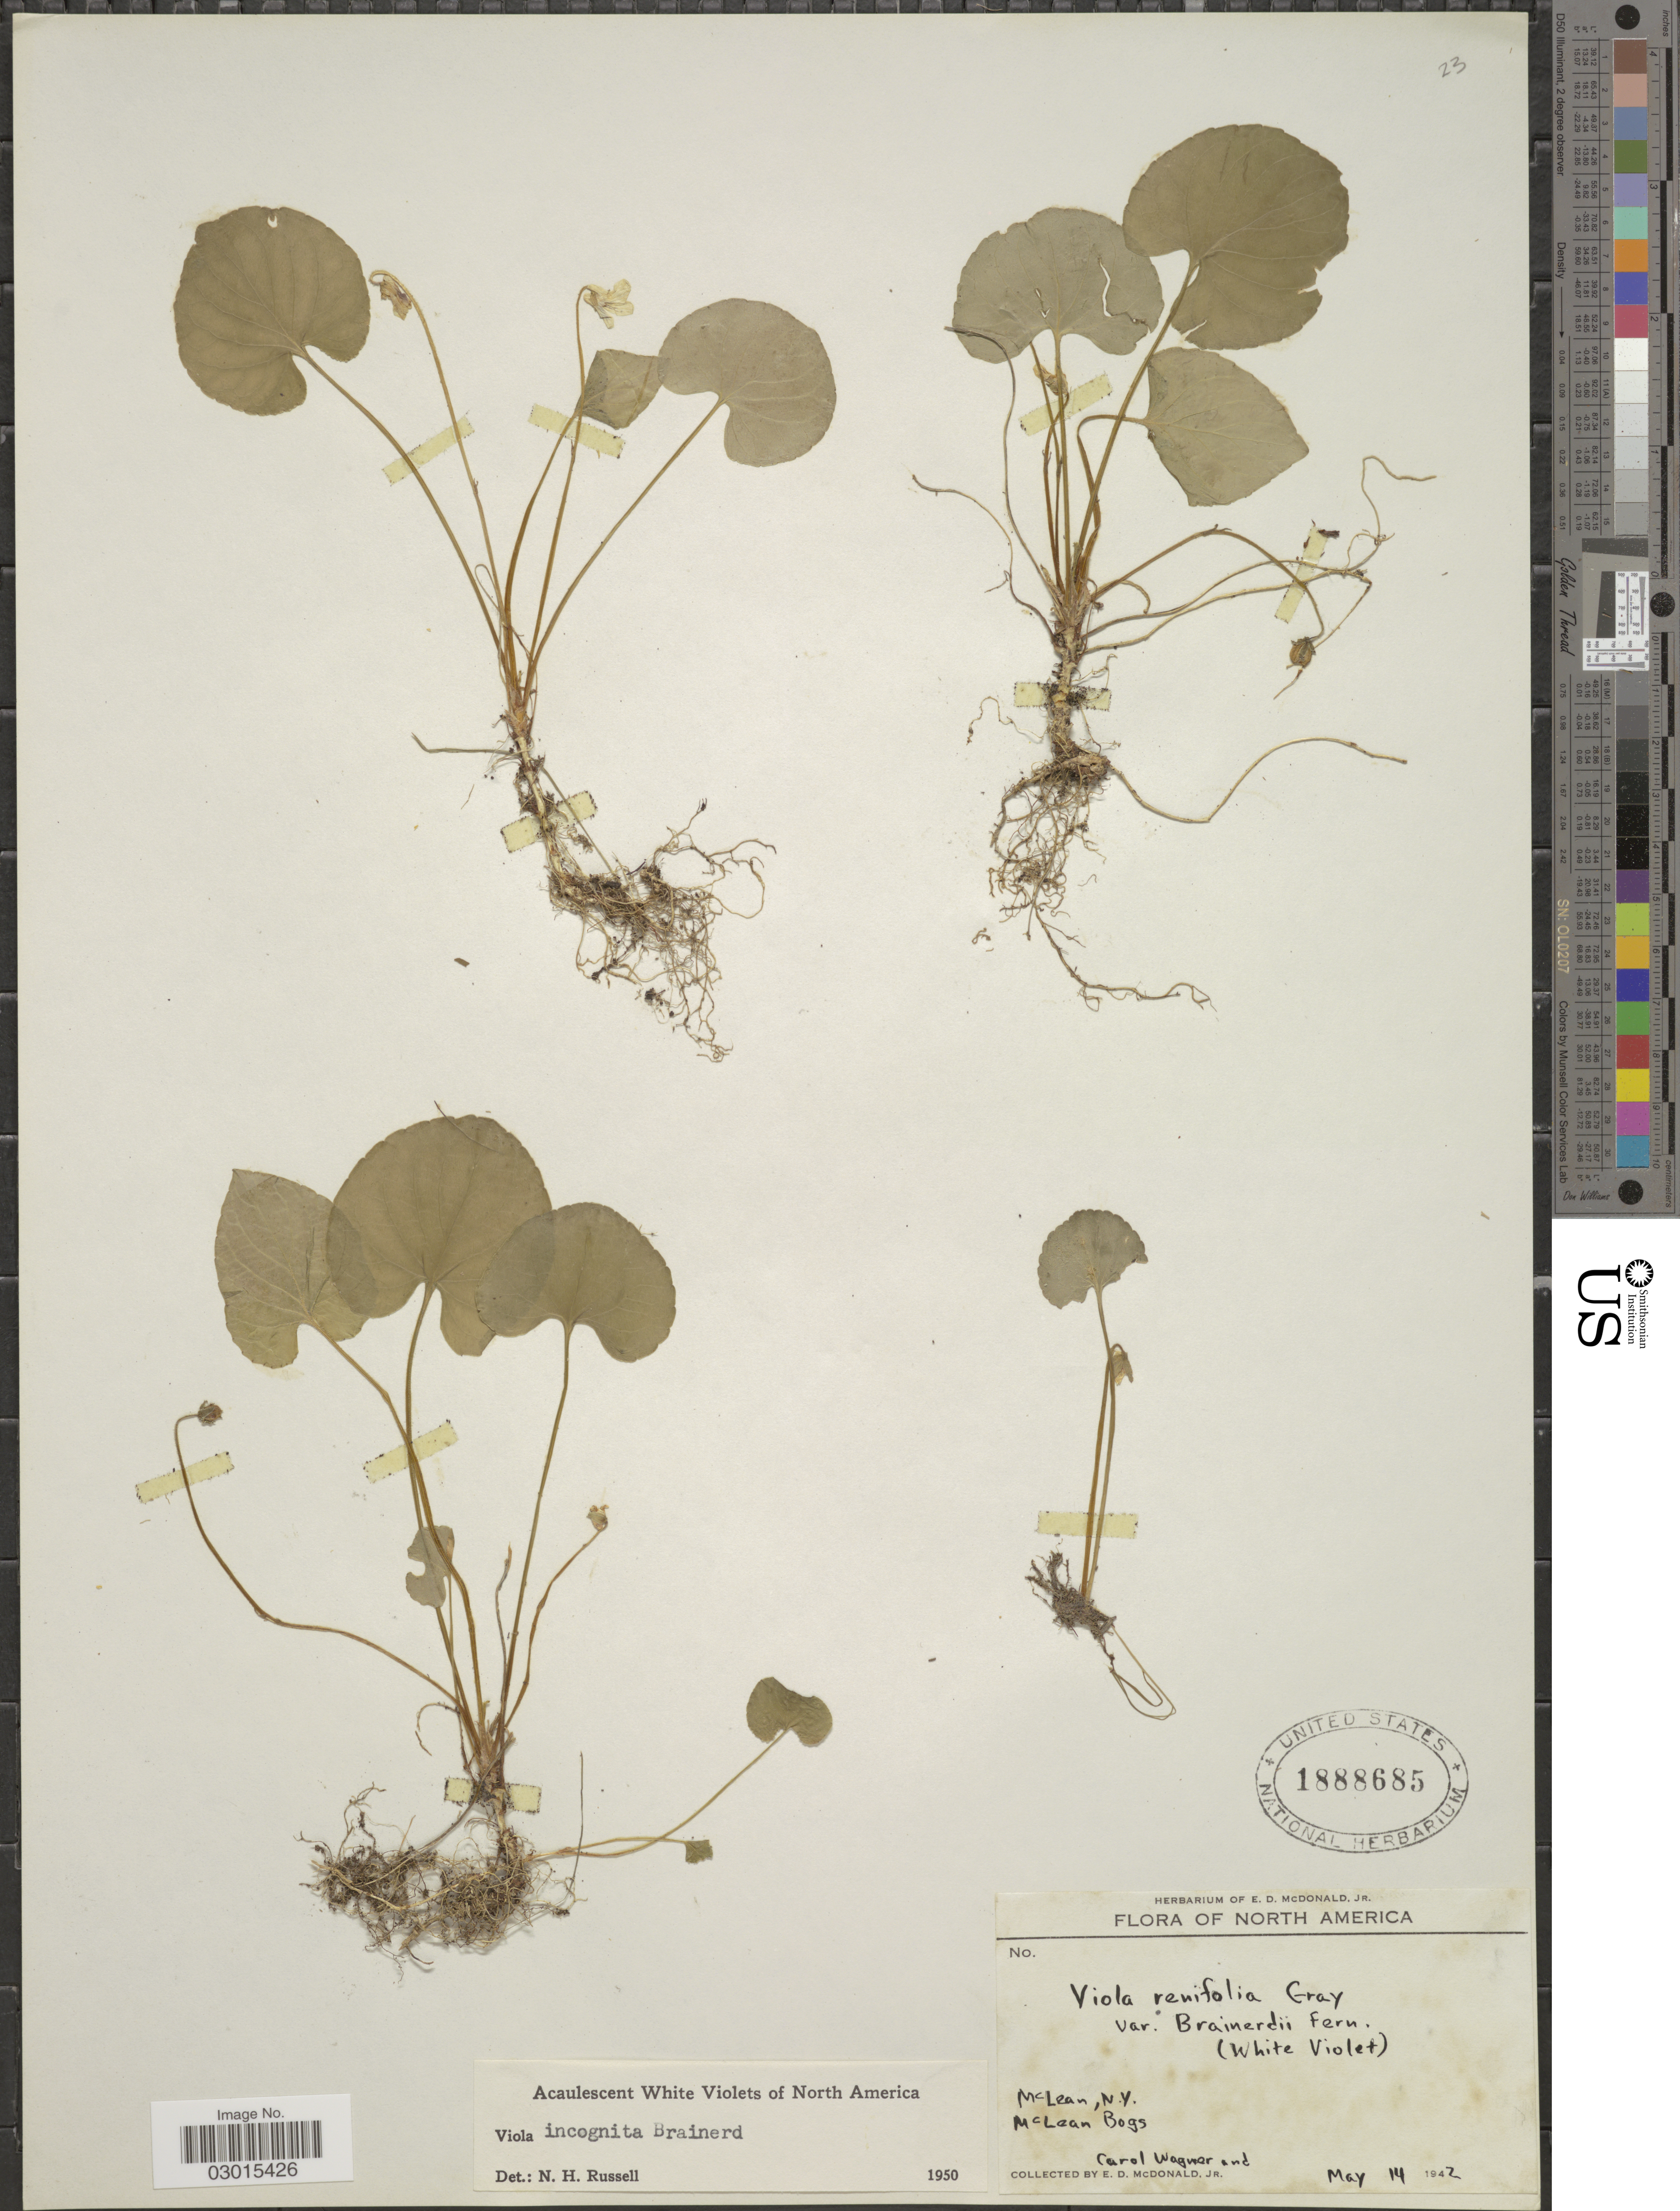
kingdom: Plantae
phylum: Tracheophyta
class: Magnoliopsida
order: Malpighiales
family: Violaceae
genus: Viola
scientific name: Viola incognita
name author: Brainerd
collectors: C. Wagner & E. D. McDonald Jr.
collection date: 1942-05-14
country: United States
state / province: New York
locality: McLean, N. Y. McLean Bogs.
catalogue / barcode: US 1888685